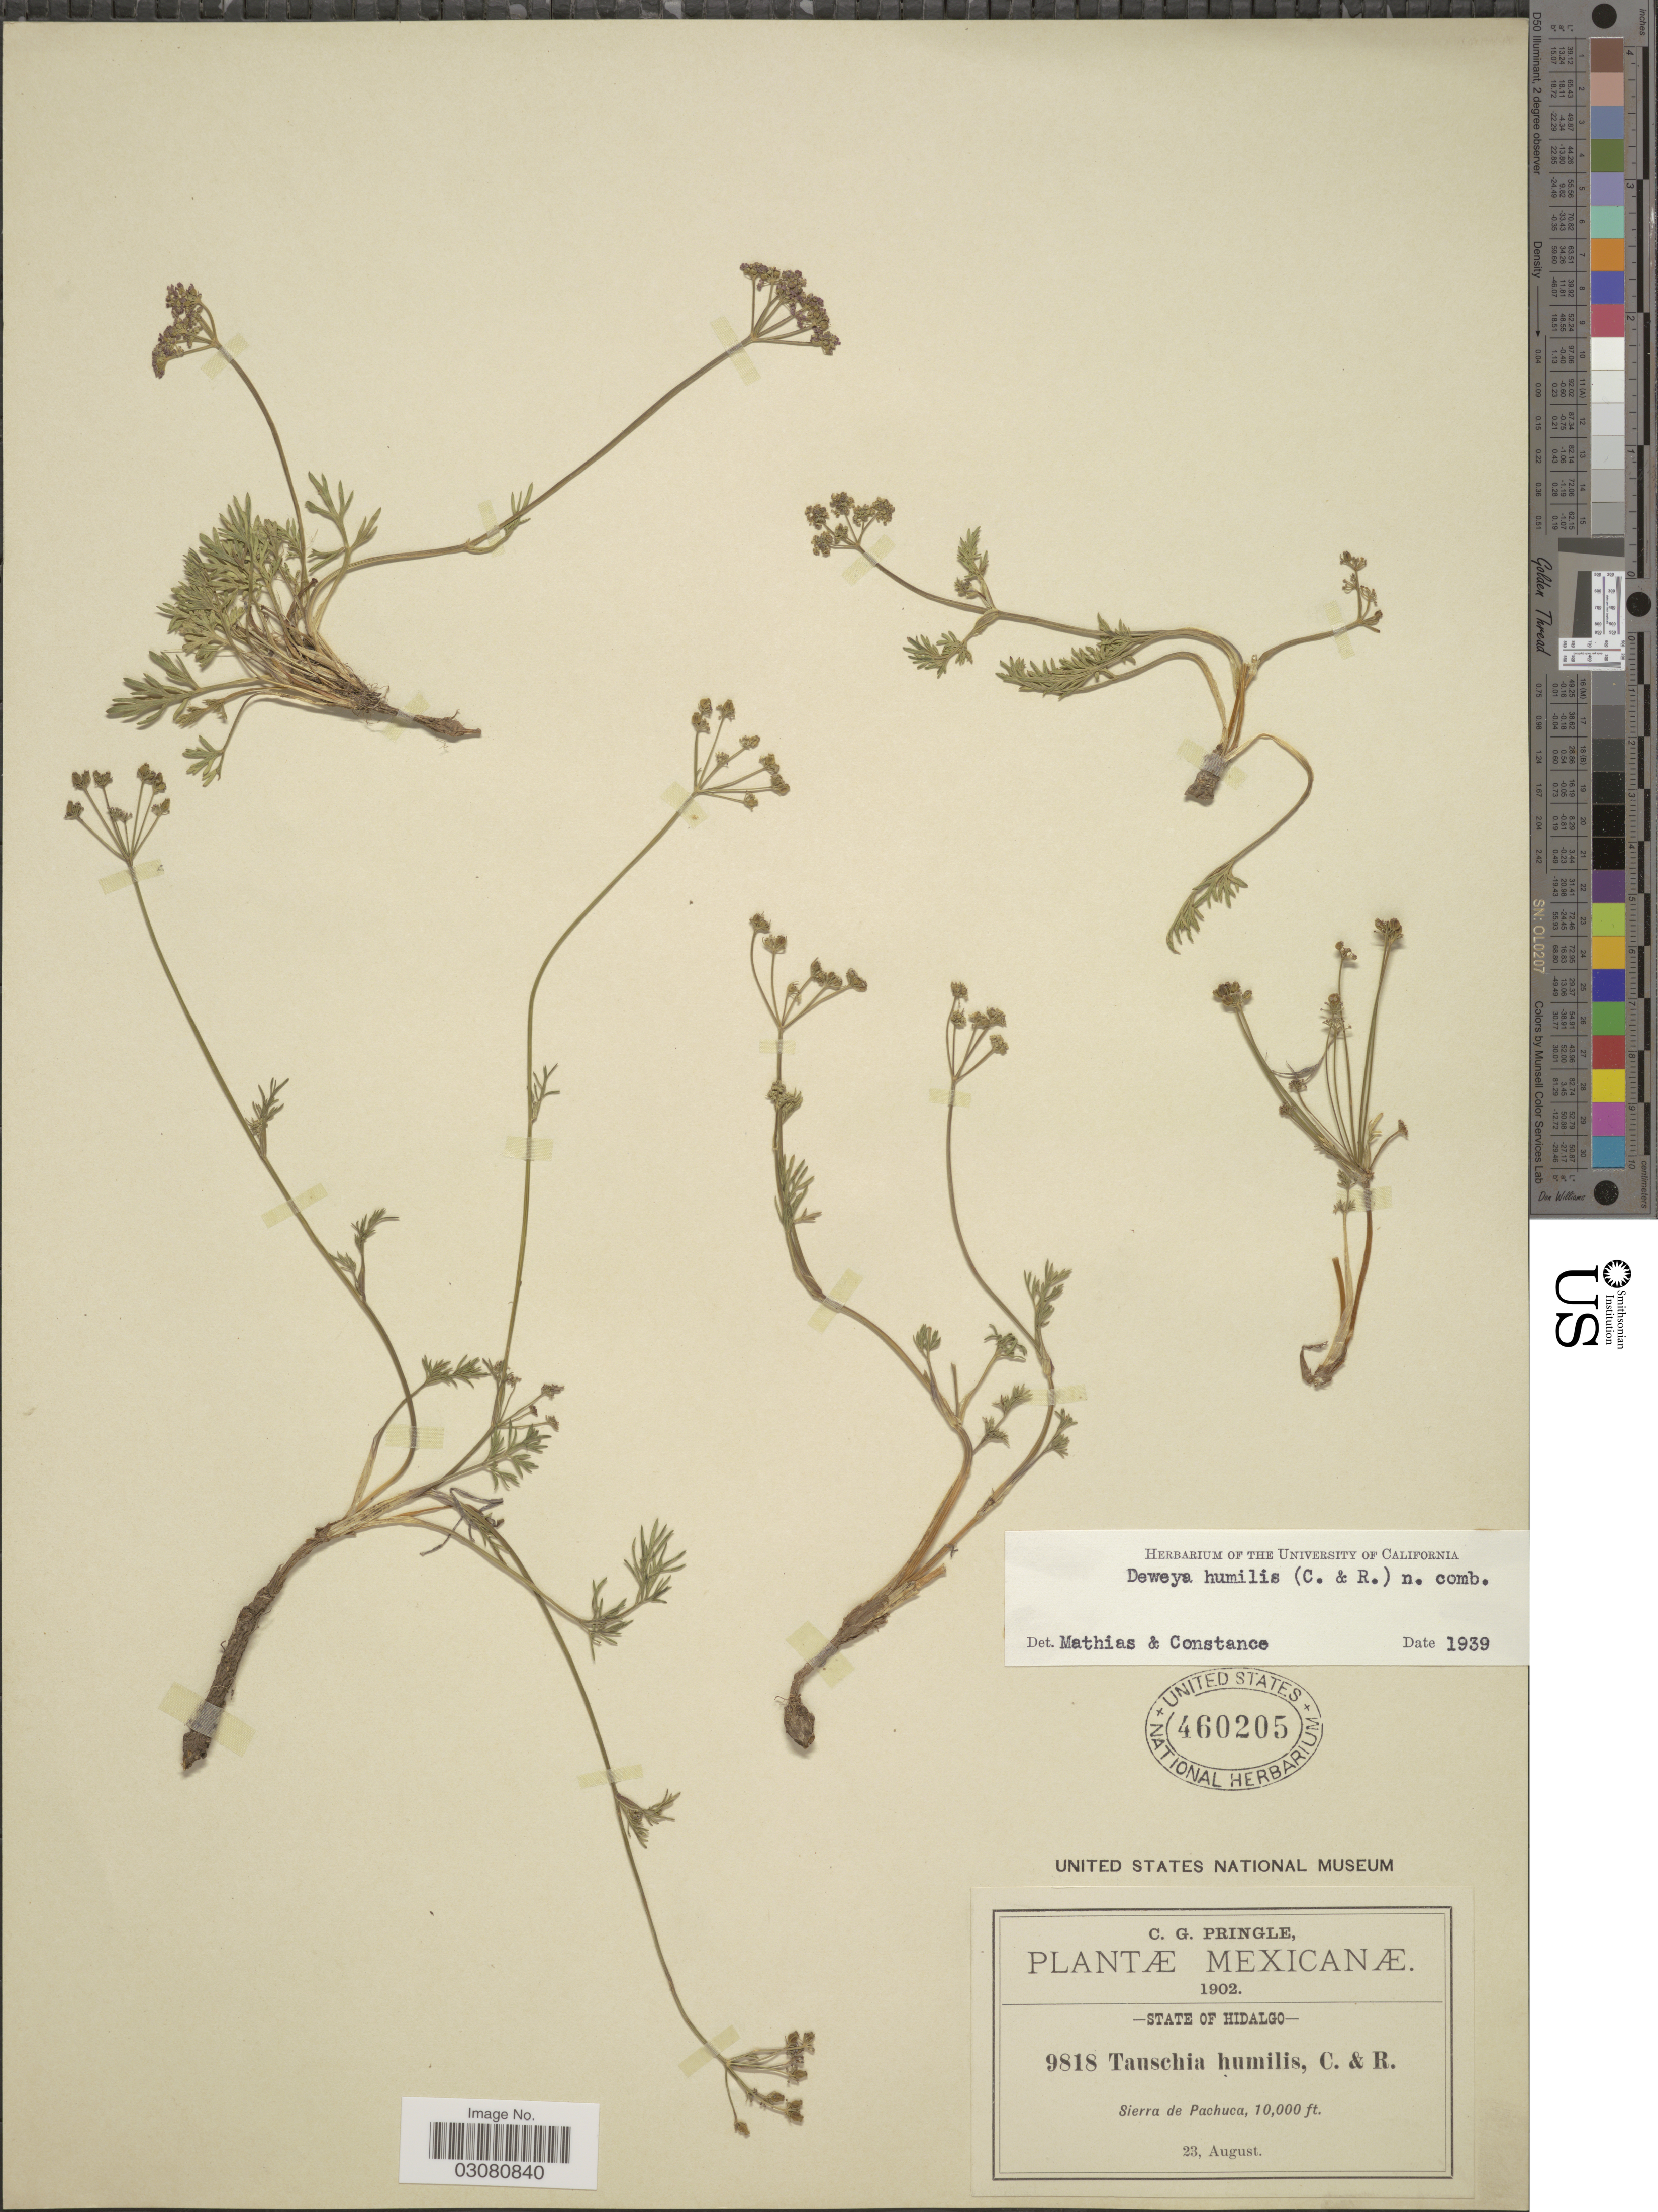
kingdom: Plantae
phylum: Tracheophyta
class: Magnoliopsida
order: Apiales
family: Apiaceae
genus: Tauschia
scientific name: Tauschia humilis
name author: J.M. Coult. & Rose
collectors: C. G. Pringle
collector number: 9818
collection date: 1902-08-23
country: Mexico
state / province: Hidalgo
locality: Sierra de Pachuca.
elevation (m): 3048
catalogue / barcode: US 460205